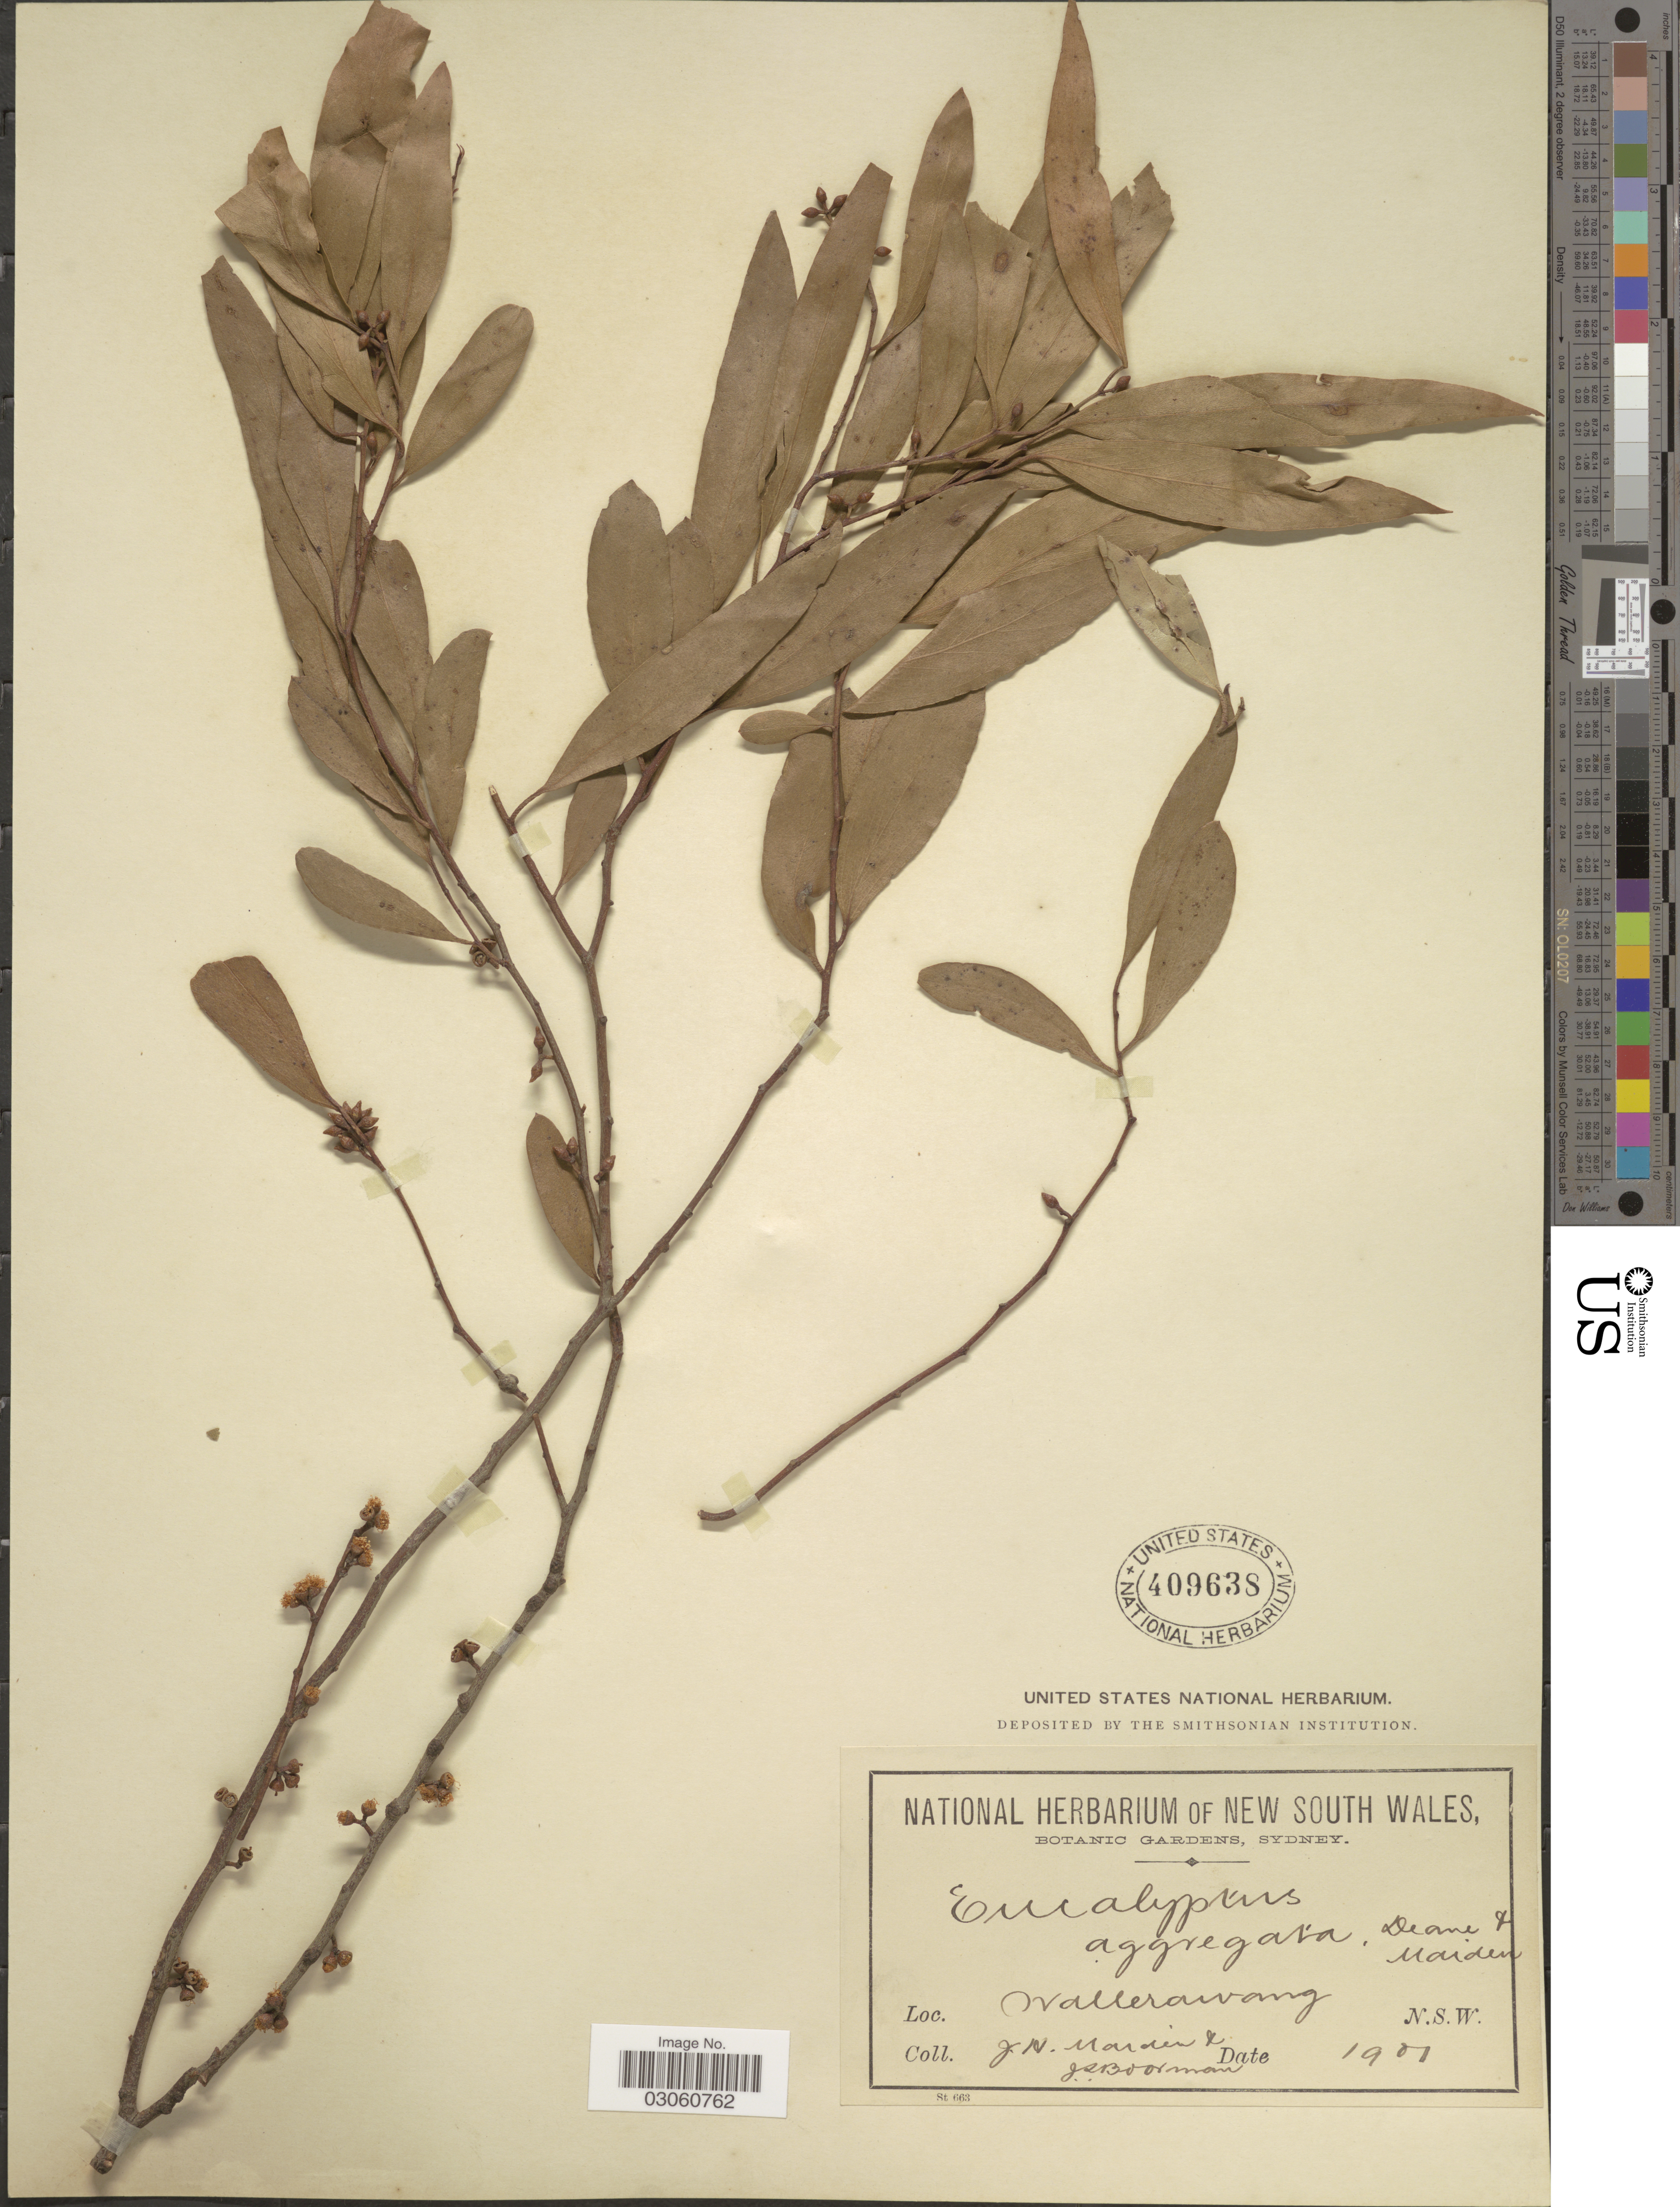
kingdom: Plantae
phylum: Tracheophyta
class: Magnoliopsida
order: Myrtales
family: Myrtaceae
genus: Eucalyptus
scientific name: Eucalyptus aggregata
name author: H. Deane & Maiden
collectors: J. Maiden & J. Boorman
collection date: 1901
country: Australia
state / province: New South Wales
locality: Wallerawang.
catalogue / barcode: US 409638